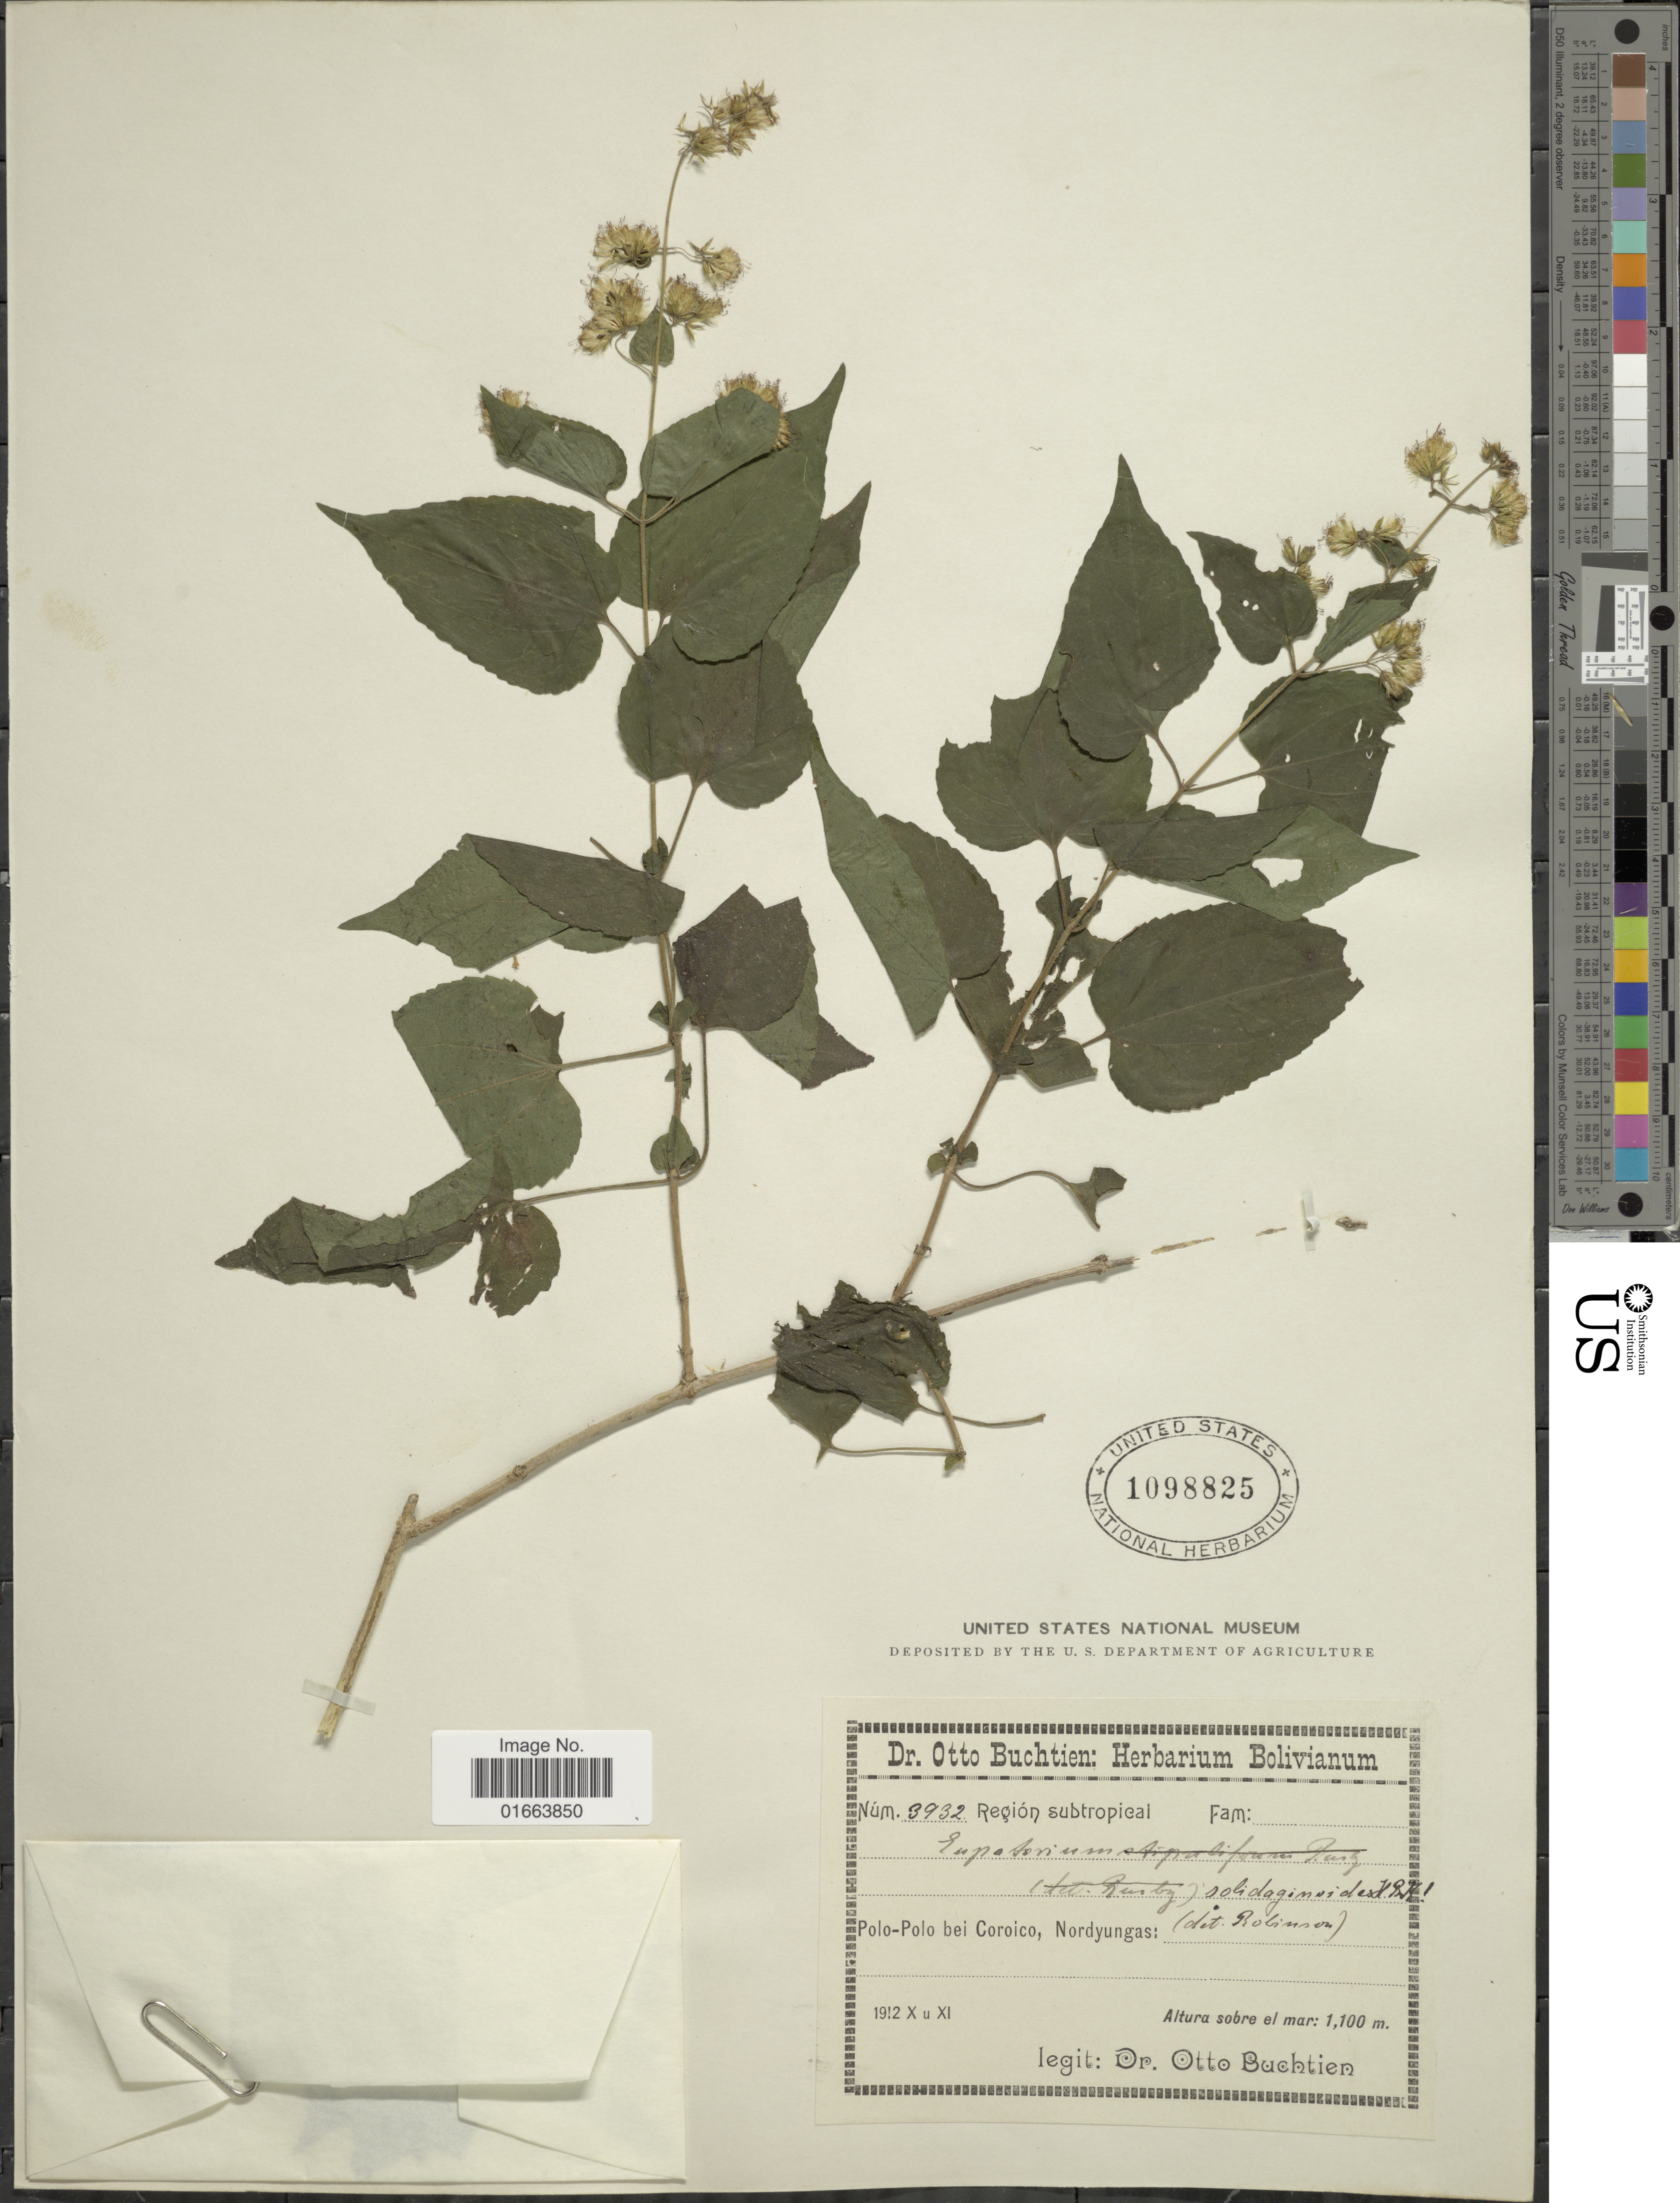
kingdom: Plantae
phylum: Tracheophyta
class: Magnoliopsida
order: Asterales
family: Asteraceae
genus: Koanophyllon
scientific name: Koanophyllon stipulifera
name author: (Rusby) R.M. King & H. Rob.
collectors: O. Buchtien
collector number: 3932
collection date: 1912-10/1912-11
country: Bolivia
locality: Polo-Polo bei Coroico, Nordyungas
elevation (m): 1100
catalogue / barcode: US 1098825